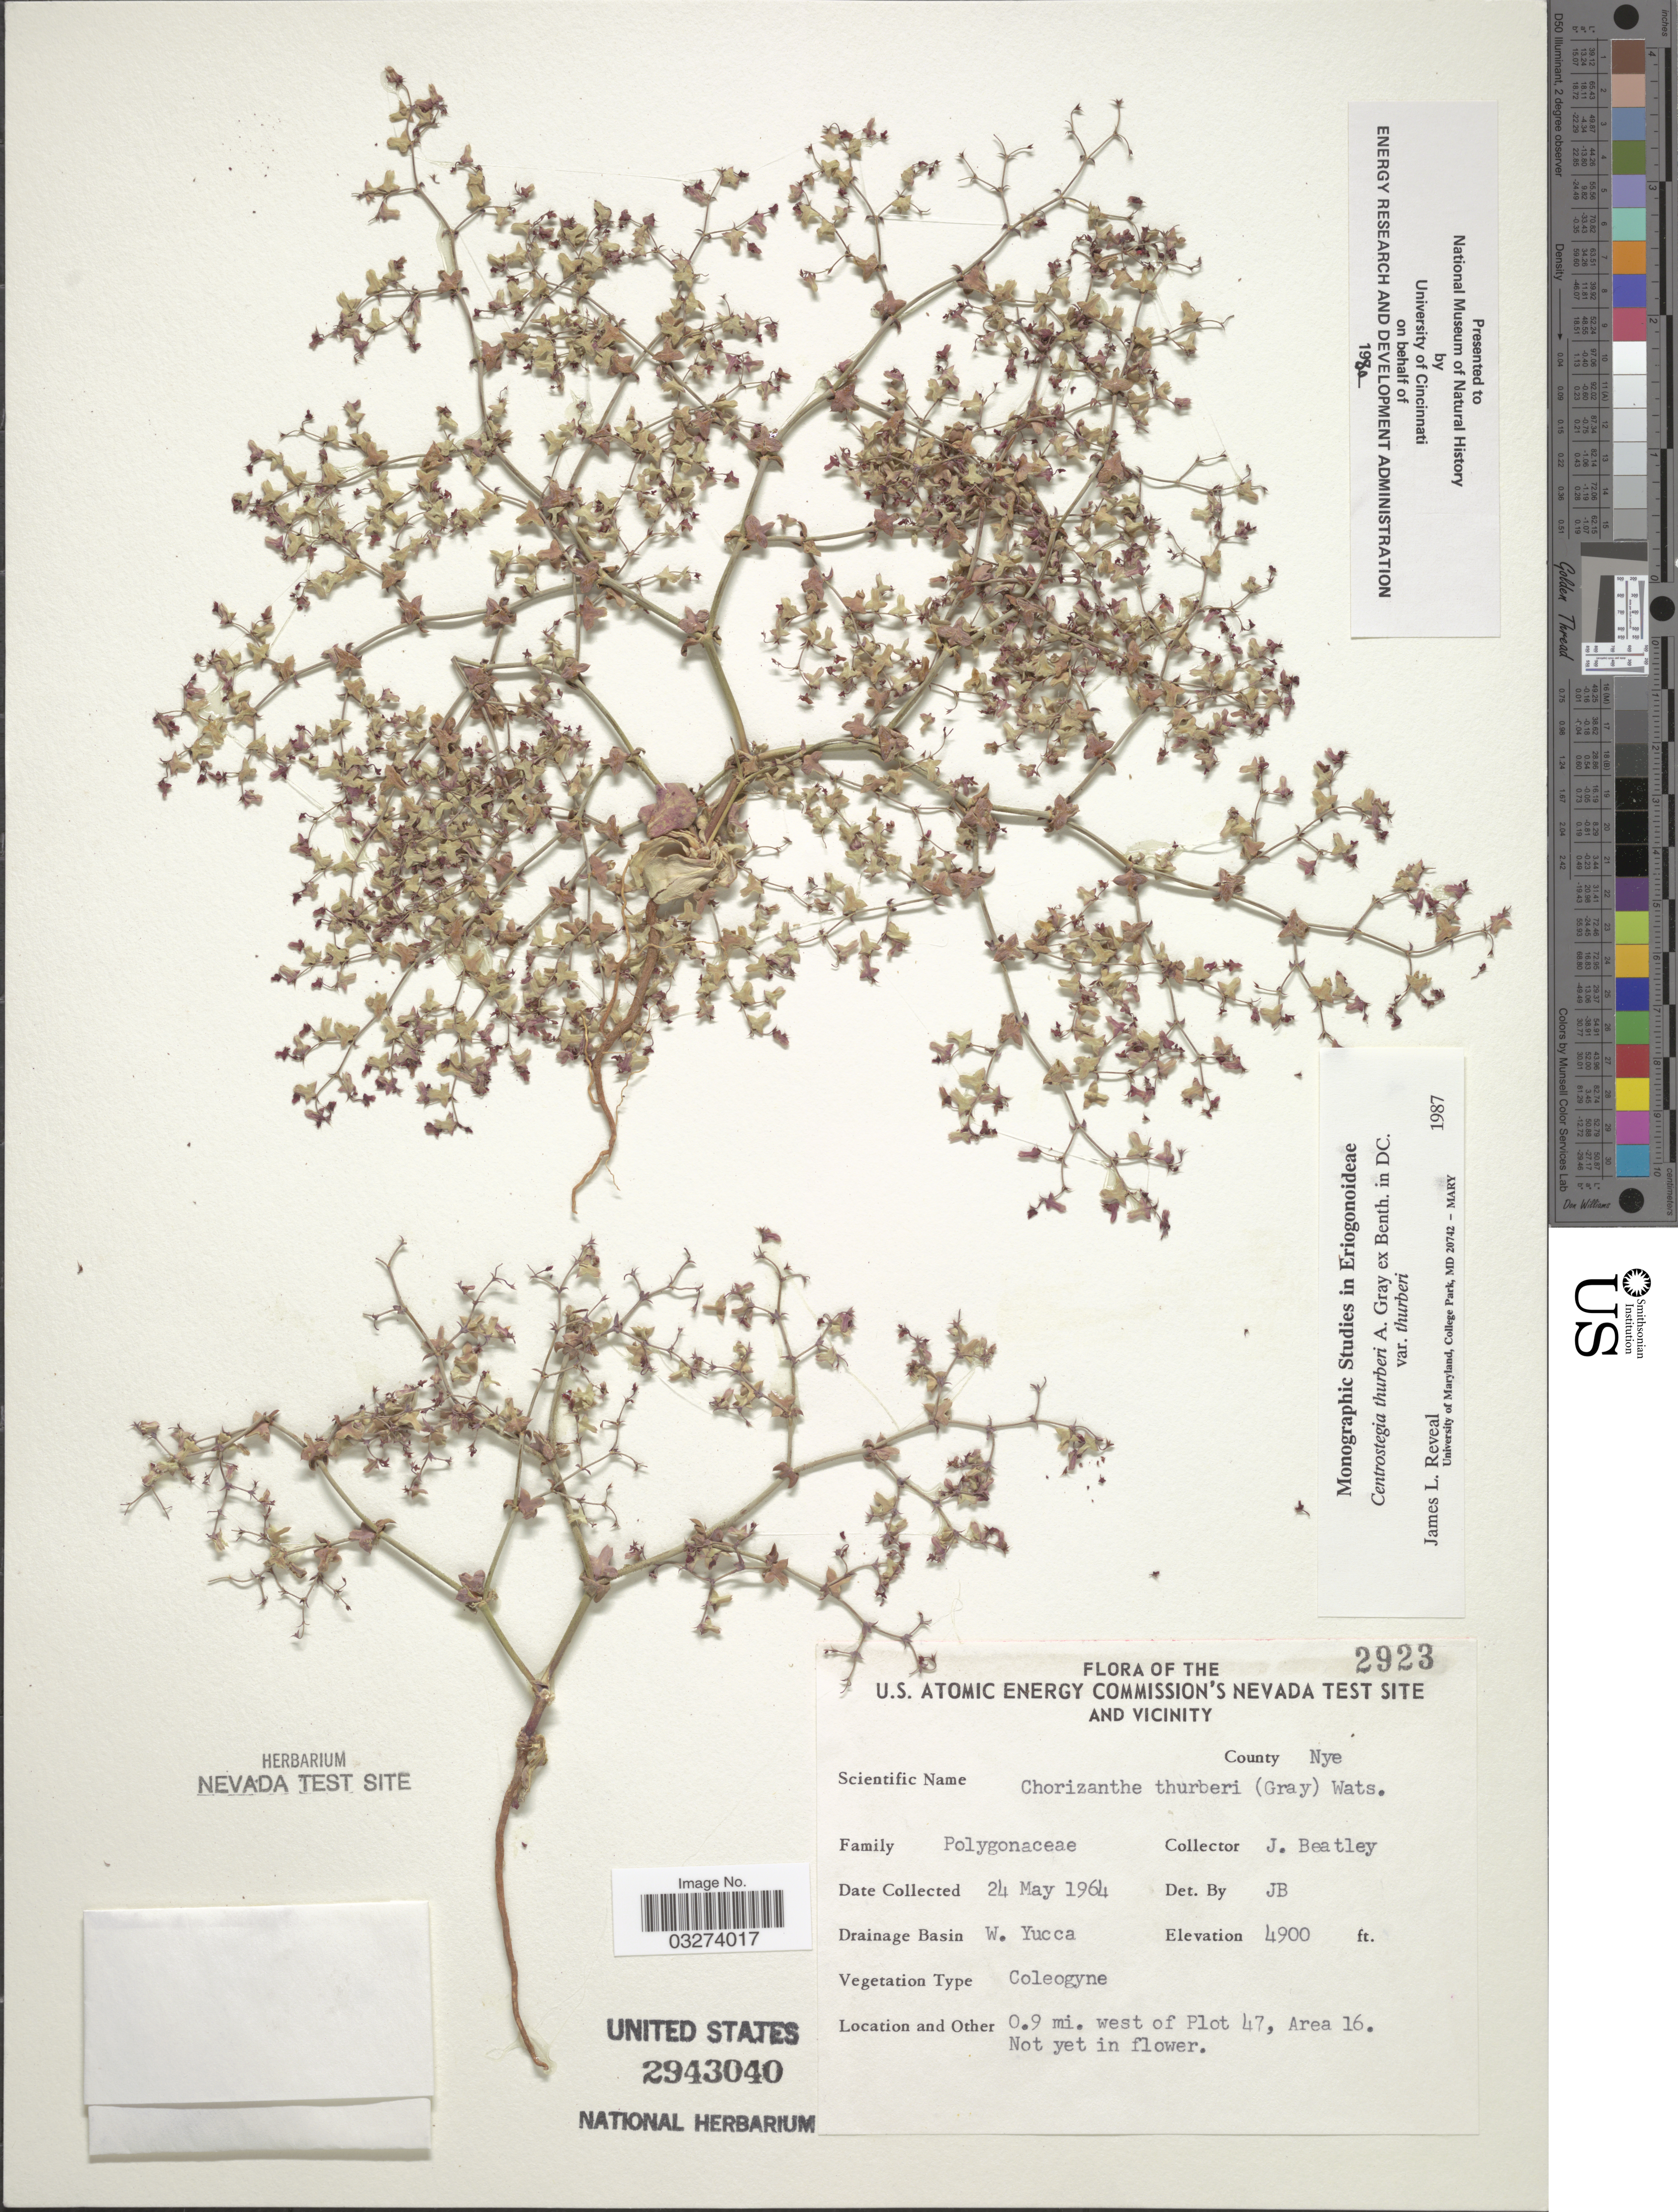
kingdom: Plantae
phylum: Tracheophyta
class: Magnoliopsida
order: Caryophyllales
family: Polygonaceae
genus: Centrostegia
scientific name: Centrostegia thurberi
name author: A. Gray ex Benth.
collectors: J. C. Beatley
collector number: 2923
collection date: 1964-05-24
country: United States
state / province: Nevada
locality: U.S. Atomic Energy Commission's Nevada Test Site and Vicinity. County Nye. Drainage Basin W. Yucca. 0.9 mi. west of Plot 47, Area 16.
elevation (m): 1494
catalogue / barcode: US 2943040